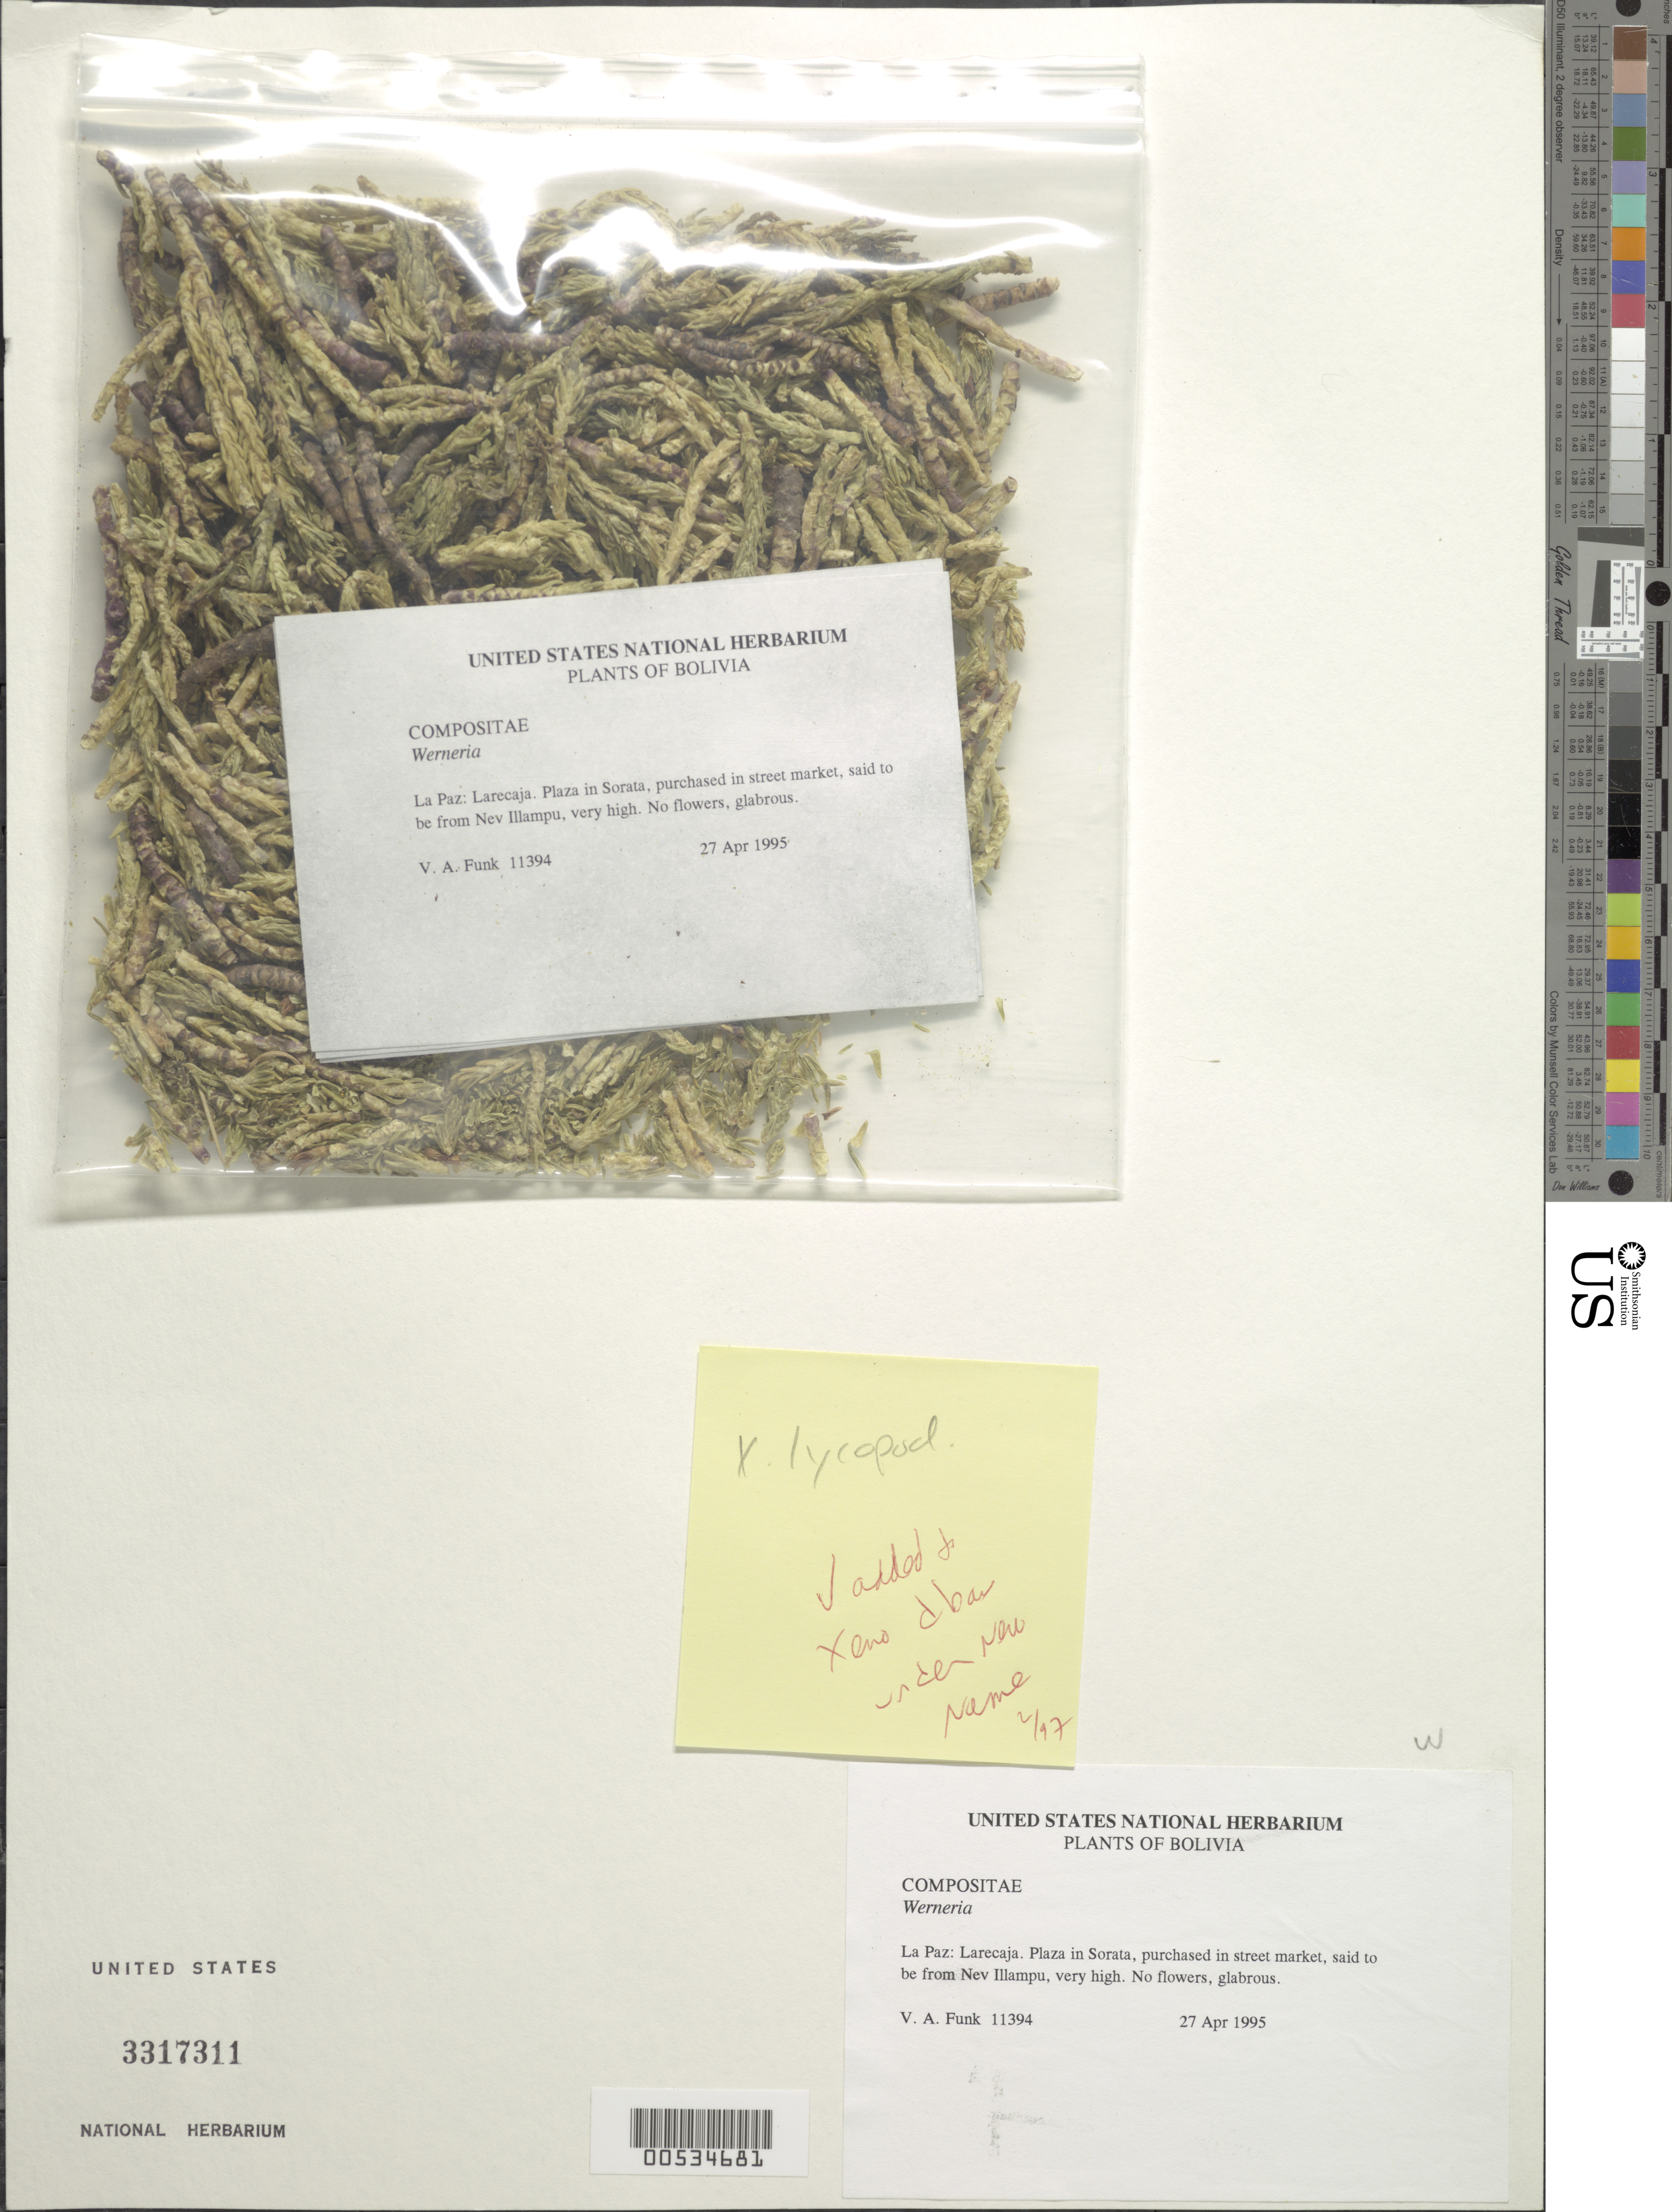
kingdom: Plantae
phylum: Tracheophyta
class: Magnoliopsida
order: Asterales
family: Asteraceae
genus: Xenophyllum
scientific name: Xenophyllum juniperium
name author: (Hieron.) J. Calvo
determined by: Calvo, Joel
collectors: V. Funk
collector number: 11394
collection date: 1995-04-27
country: Bolivia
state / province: La Paz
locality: Larecaja: Plaza in Sorata, purchased in street market, said to be from Nev. Illampu, very high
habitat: Purchased in street market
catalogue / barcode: US 3317311